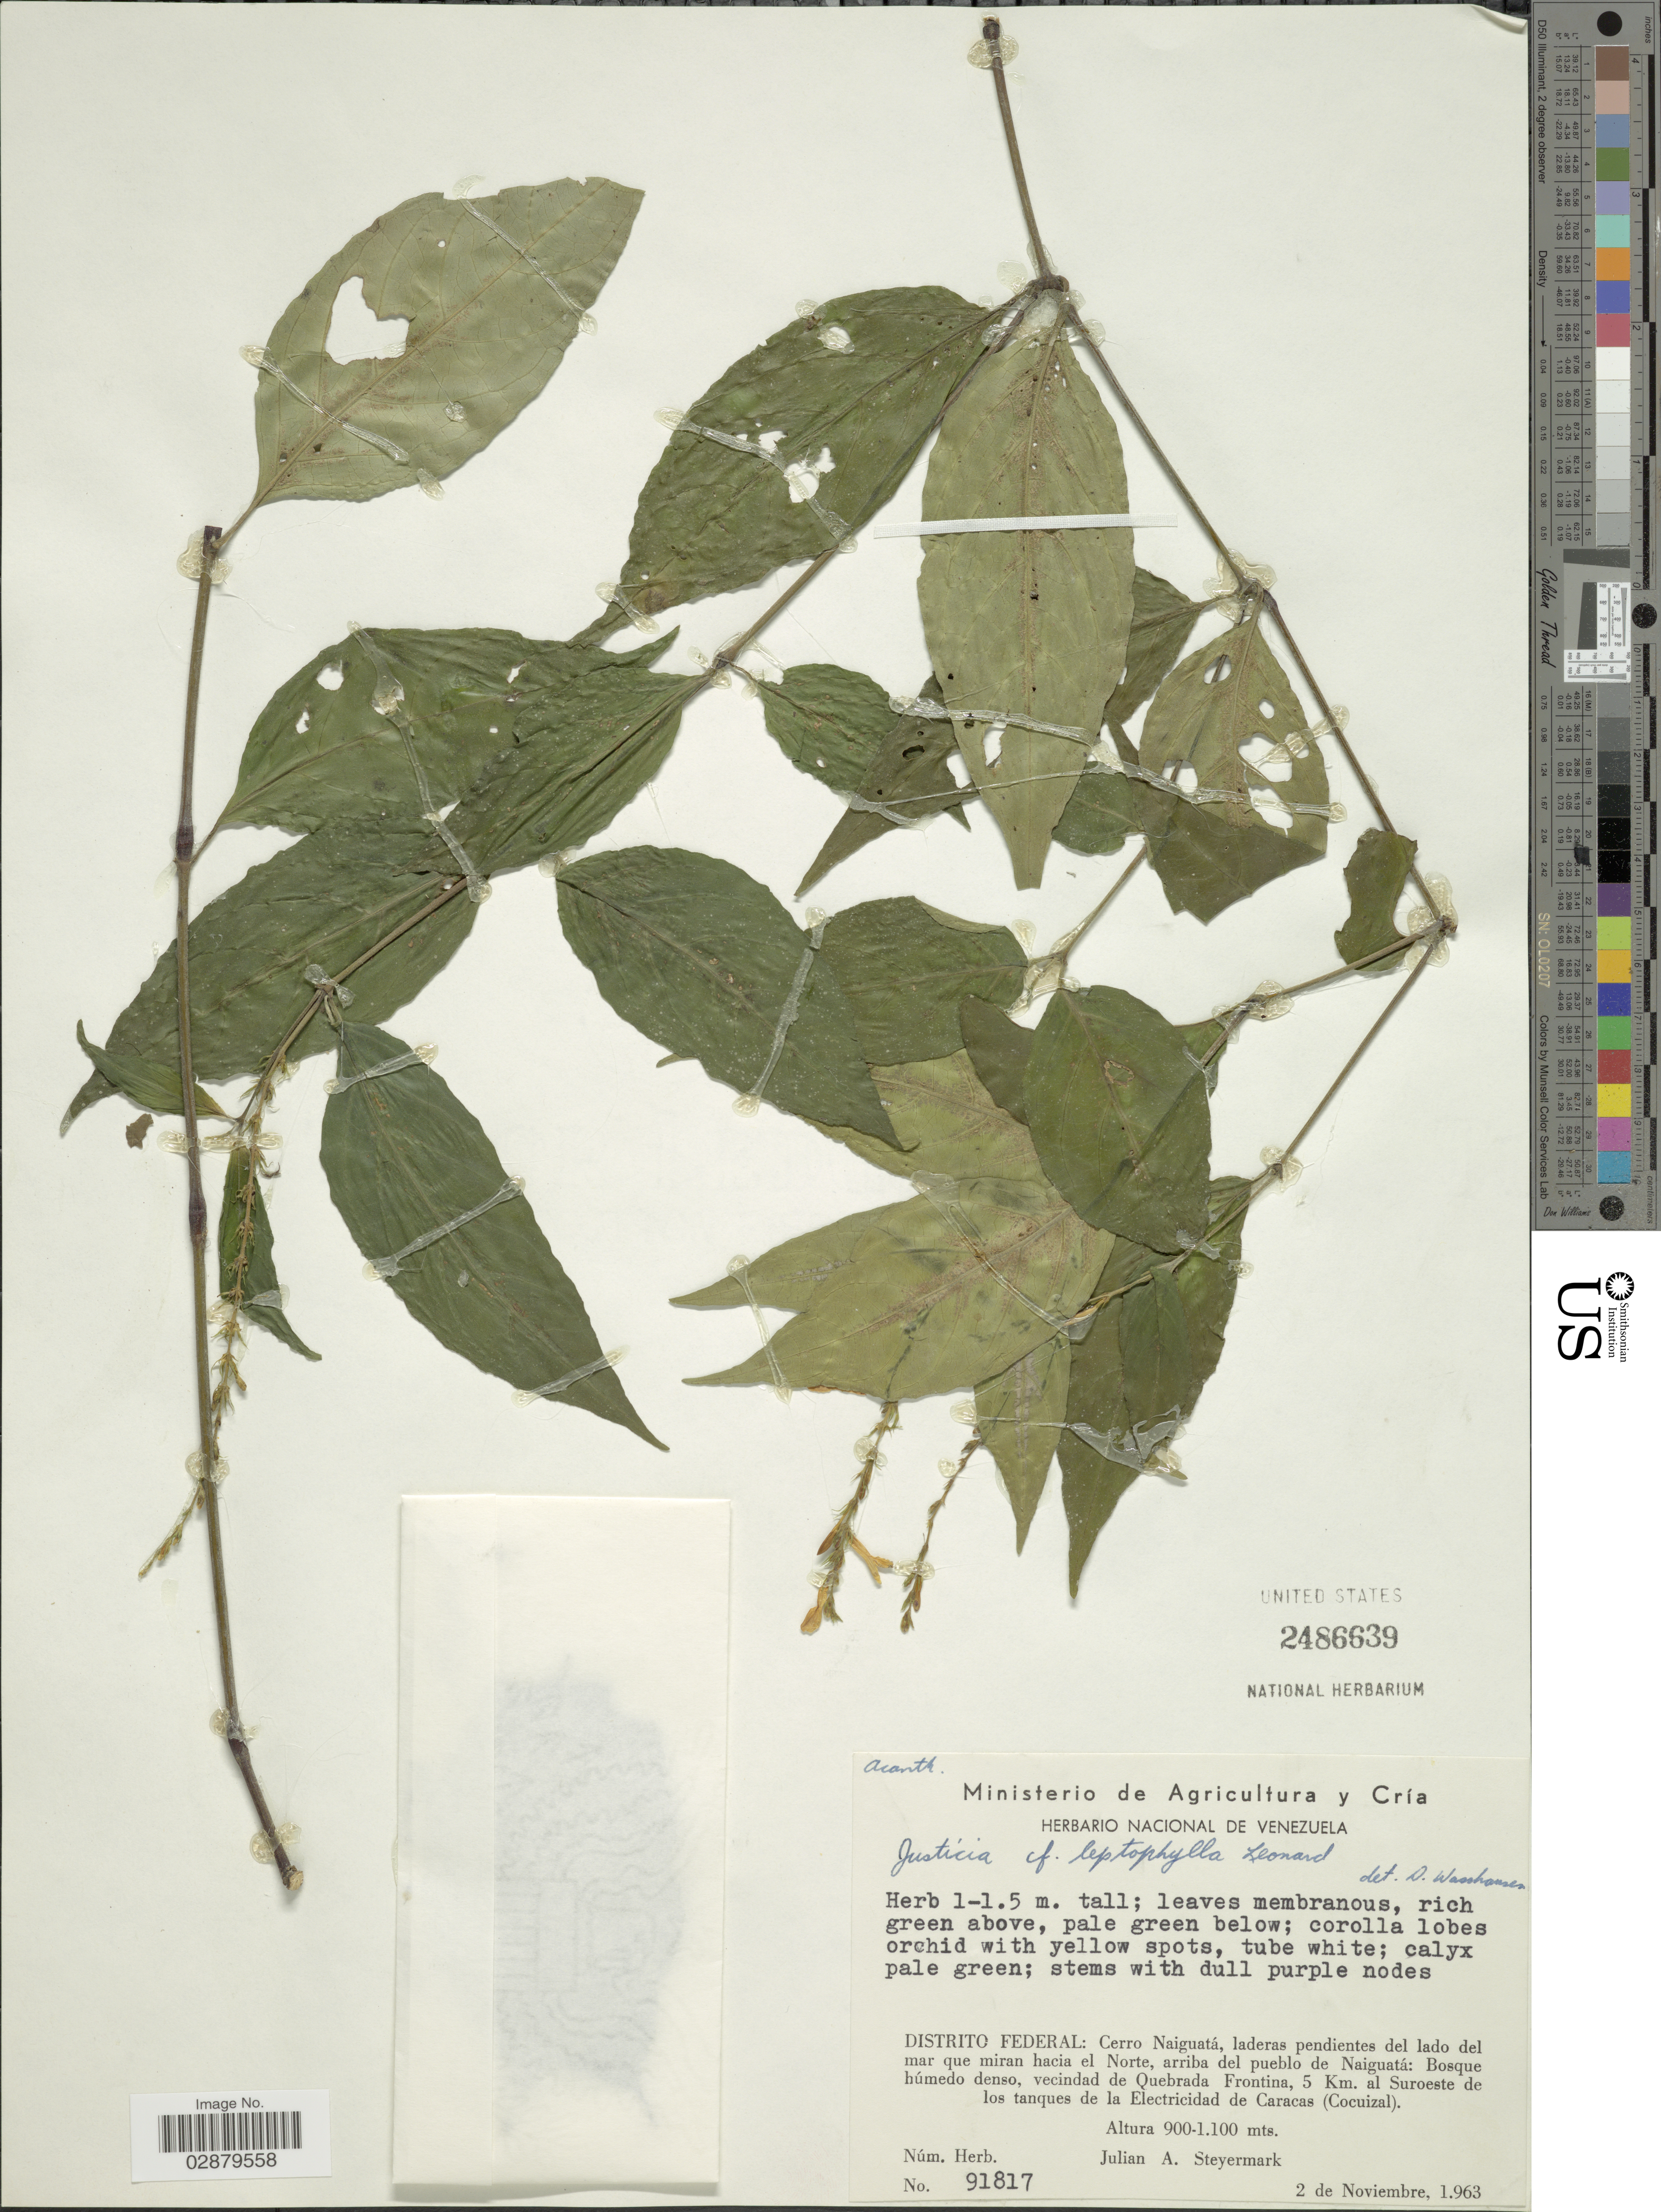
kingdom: Plantae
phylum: Tracheophyta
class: Magnoliopsida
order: Lamiales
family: Acanthaceae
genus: Justicia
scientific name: Justicia leptophylla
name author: Leonard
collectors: J. Steyermark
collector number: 91817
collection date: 1963-11-02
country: Venezuela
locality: Distrito Federal: Cerro Naiguatá, laderas pendientes del lado del mar que miran hacia el Norte, arriba del pueblo de Naiguatá: Bosque húmedo denso, vecindad de Quebrada Frontina, 5 Km. al Suroeste de los tanques de la Electricidad de Caracas (Cocuizal).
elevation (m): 900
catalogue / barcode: US 2486639